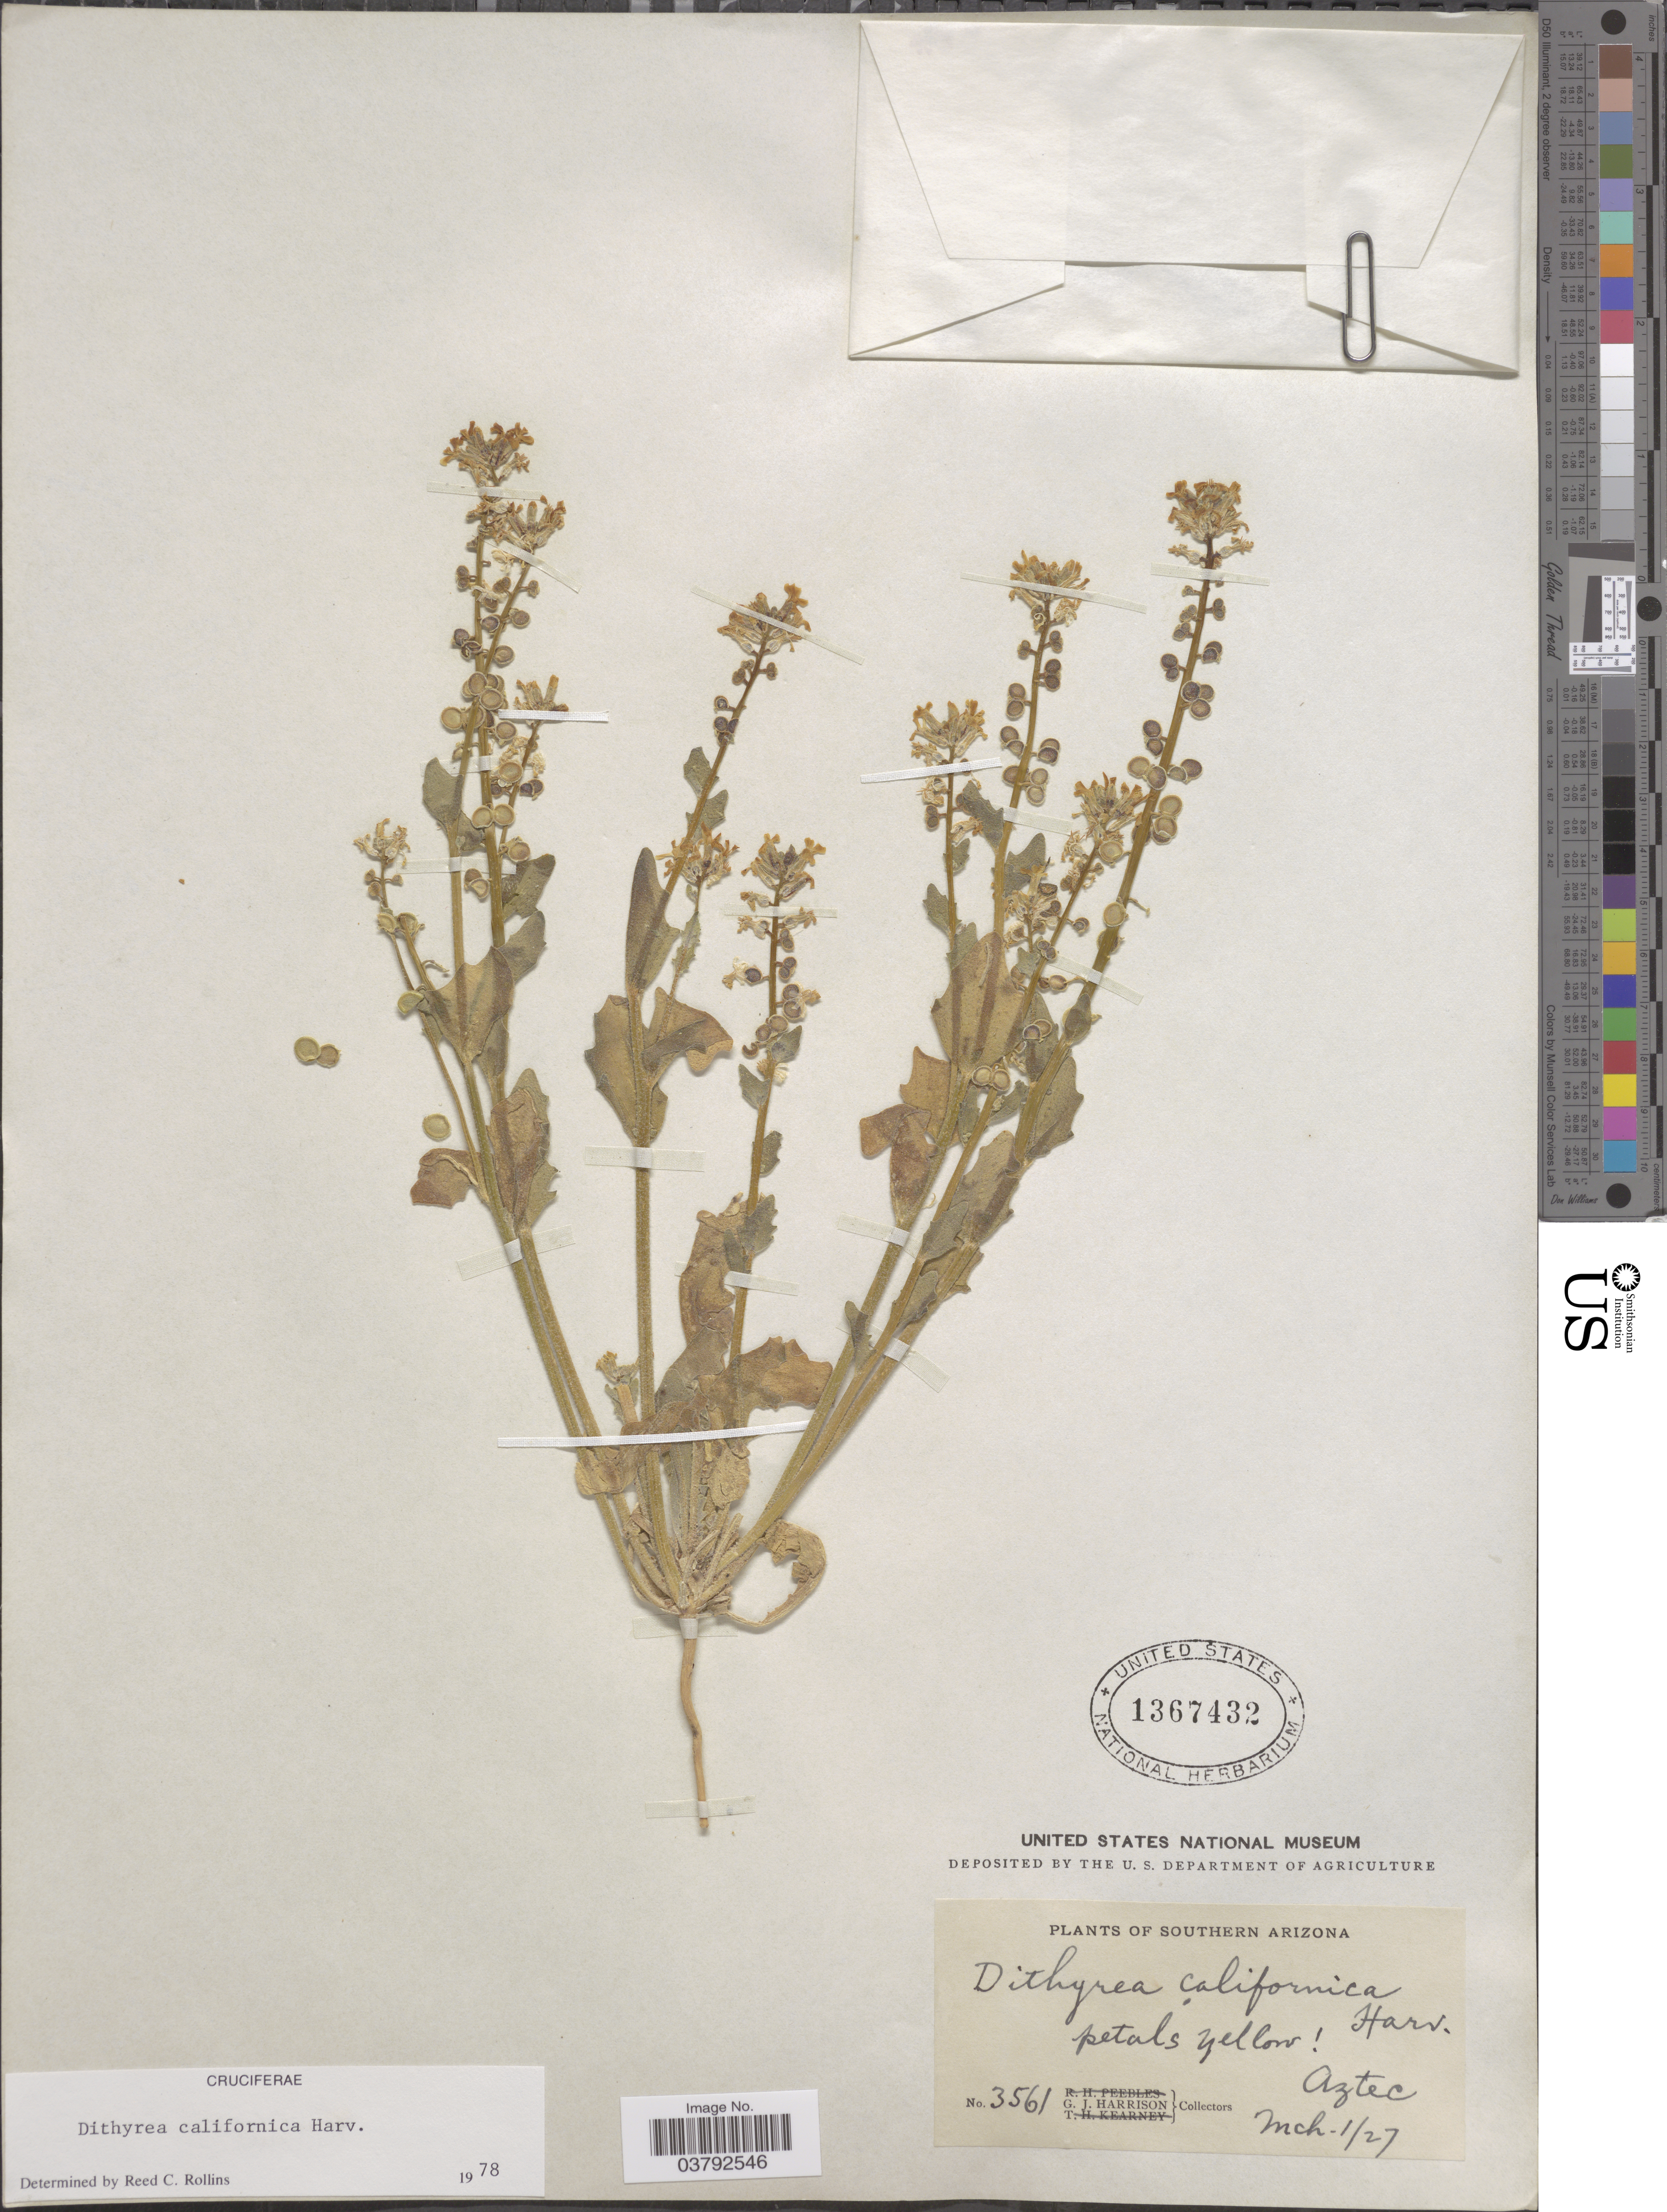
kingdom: Plantae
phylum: Tracheophyta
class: Magnoliopsida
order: Brassicales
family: Brassicaceae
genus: Dithyrea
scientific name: Dithyrea californica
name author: Harv.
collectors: G. J. Harrison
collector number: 3561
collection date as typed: Transcribed d/m/y: 1/3/27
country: United States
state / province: Arizona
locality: Southern Arizona. Aztec.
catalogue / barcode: US 1367432